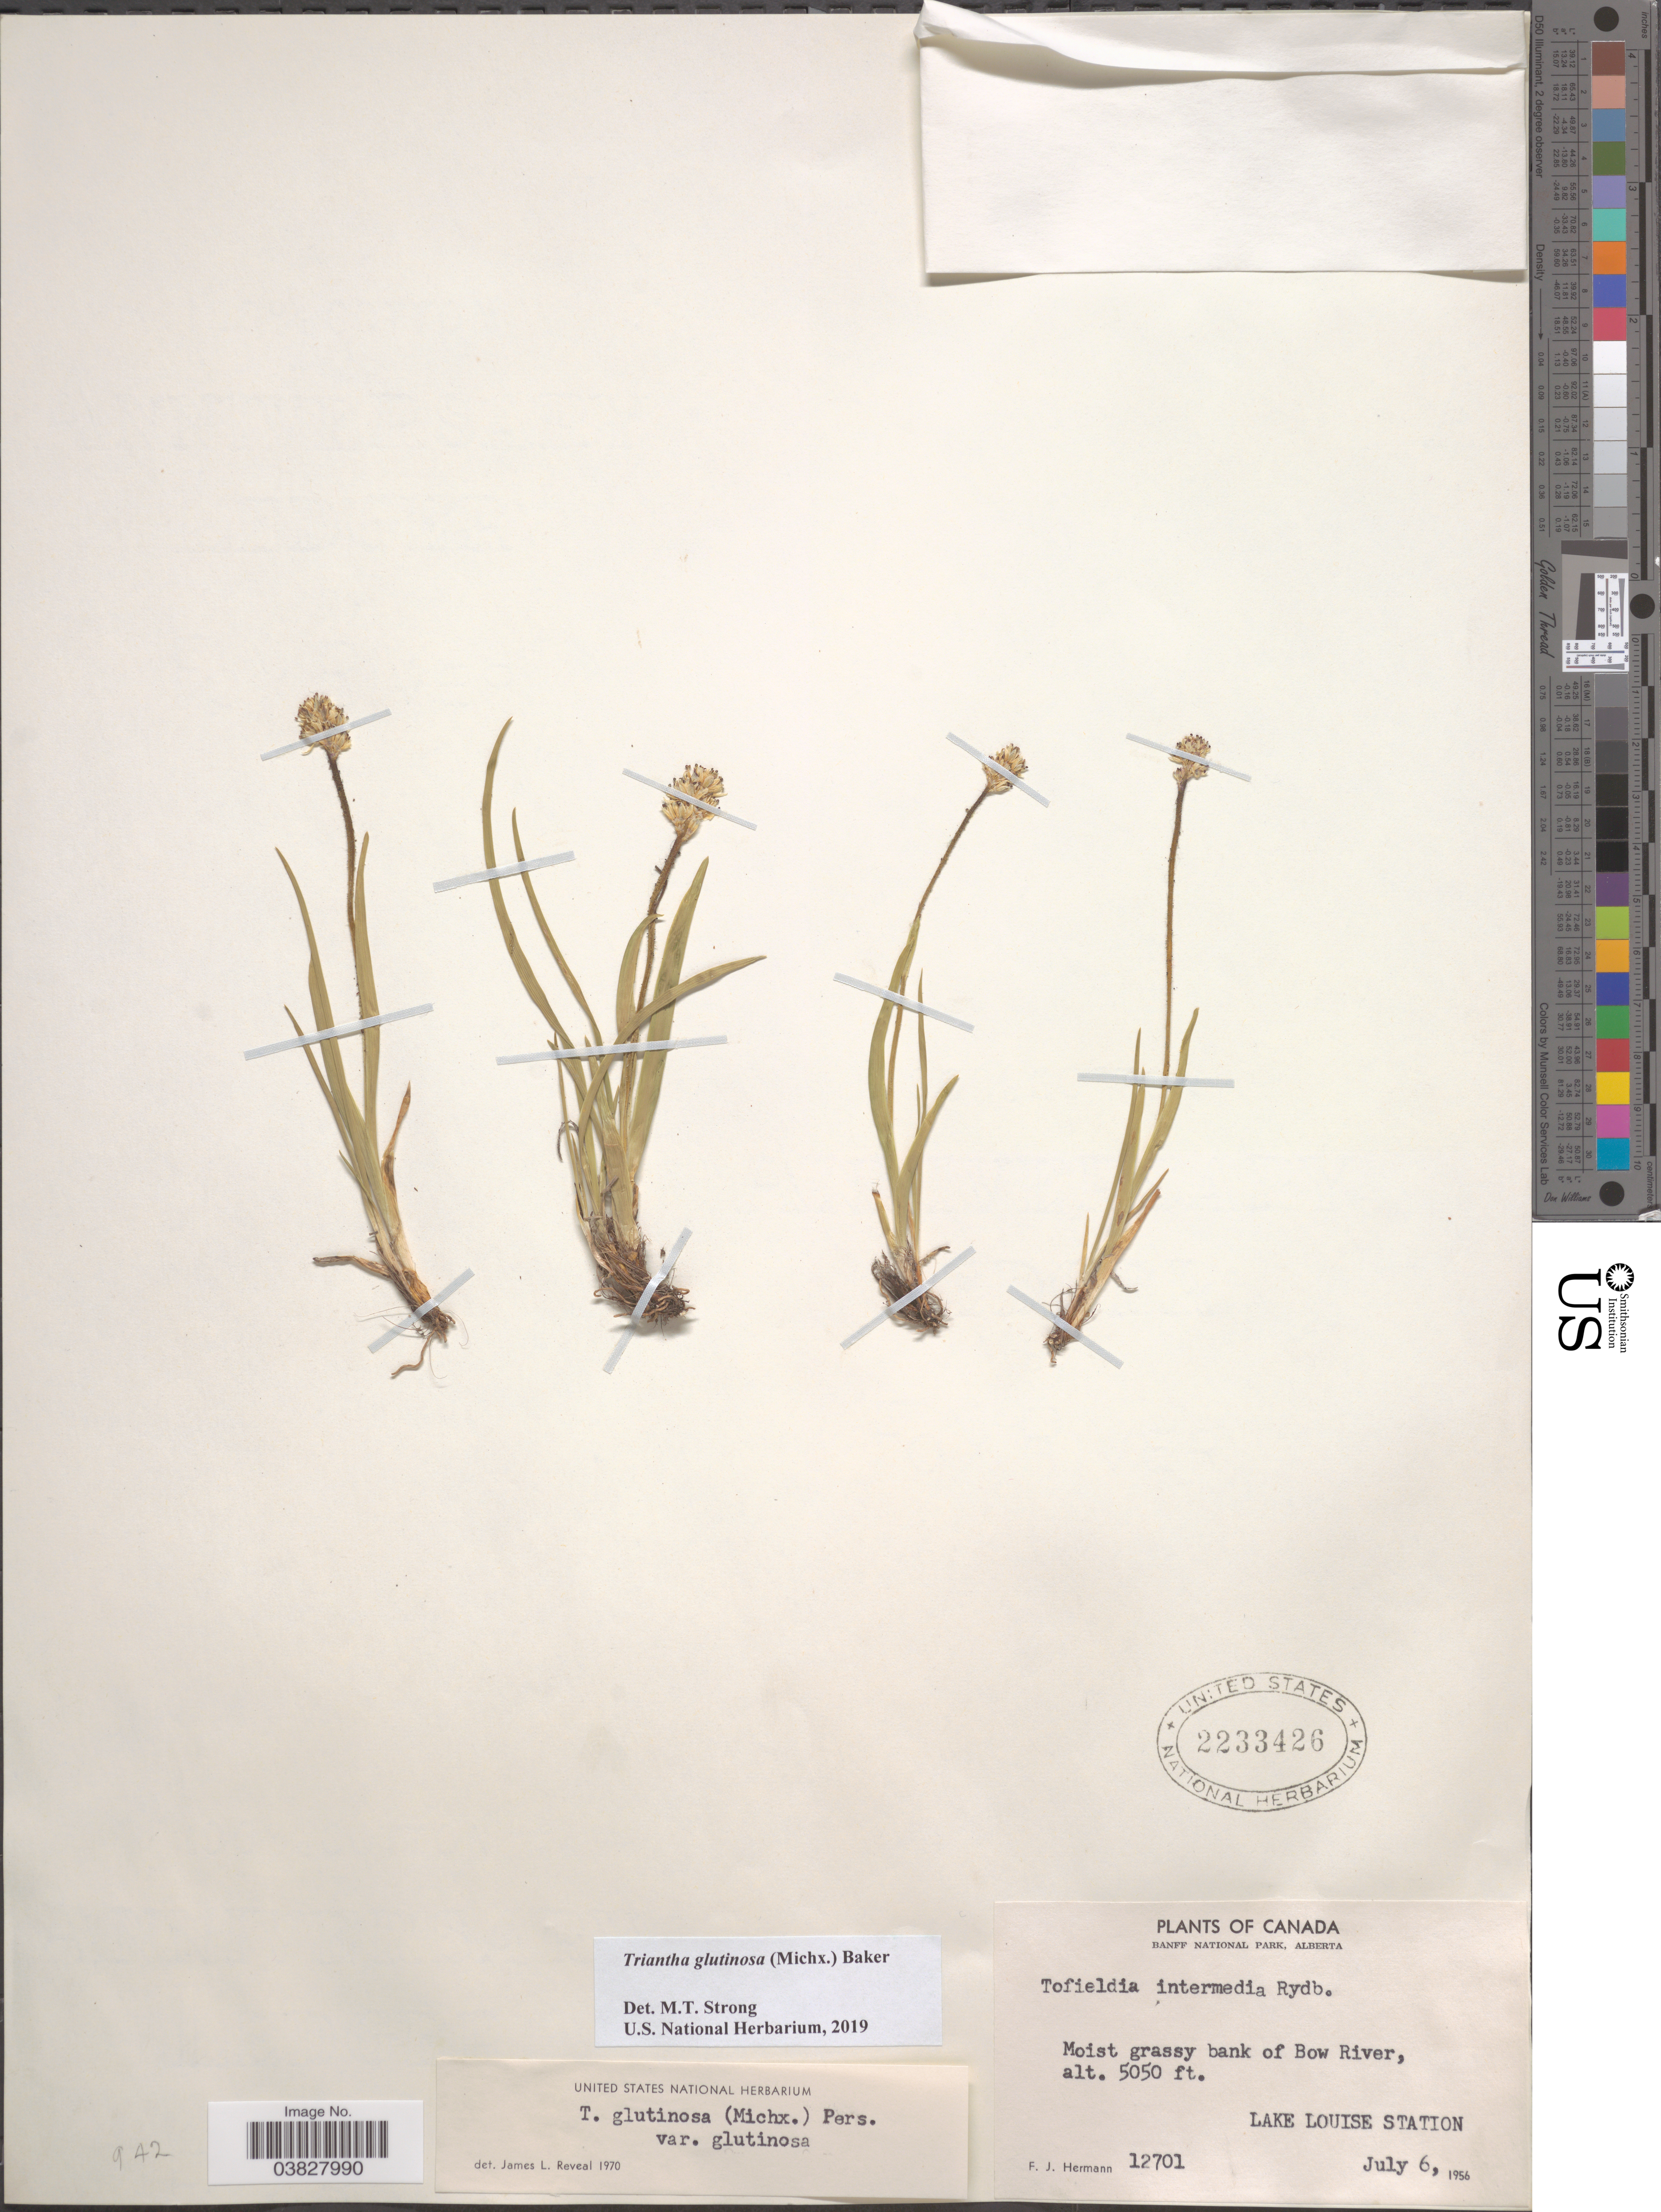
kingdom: Plantae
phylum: Tracheophyta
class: Liliopsida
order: Alismatales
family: Tofieldiaceae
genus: Triantha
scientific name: Triantha glutinosa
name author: (Michx.) Baker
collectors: F. J. Hermann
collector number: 12701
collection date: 1956-07-06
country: Canada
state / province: Alberta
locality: Banff National Park. Moist grassy bank of Bow River. Lake Louise Station.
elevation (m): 1539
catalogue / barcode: US 2233426